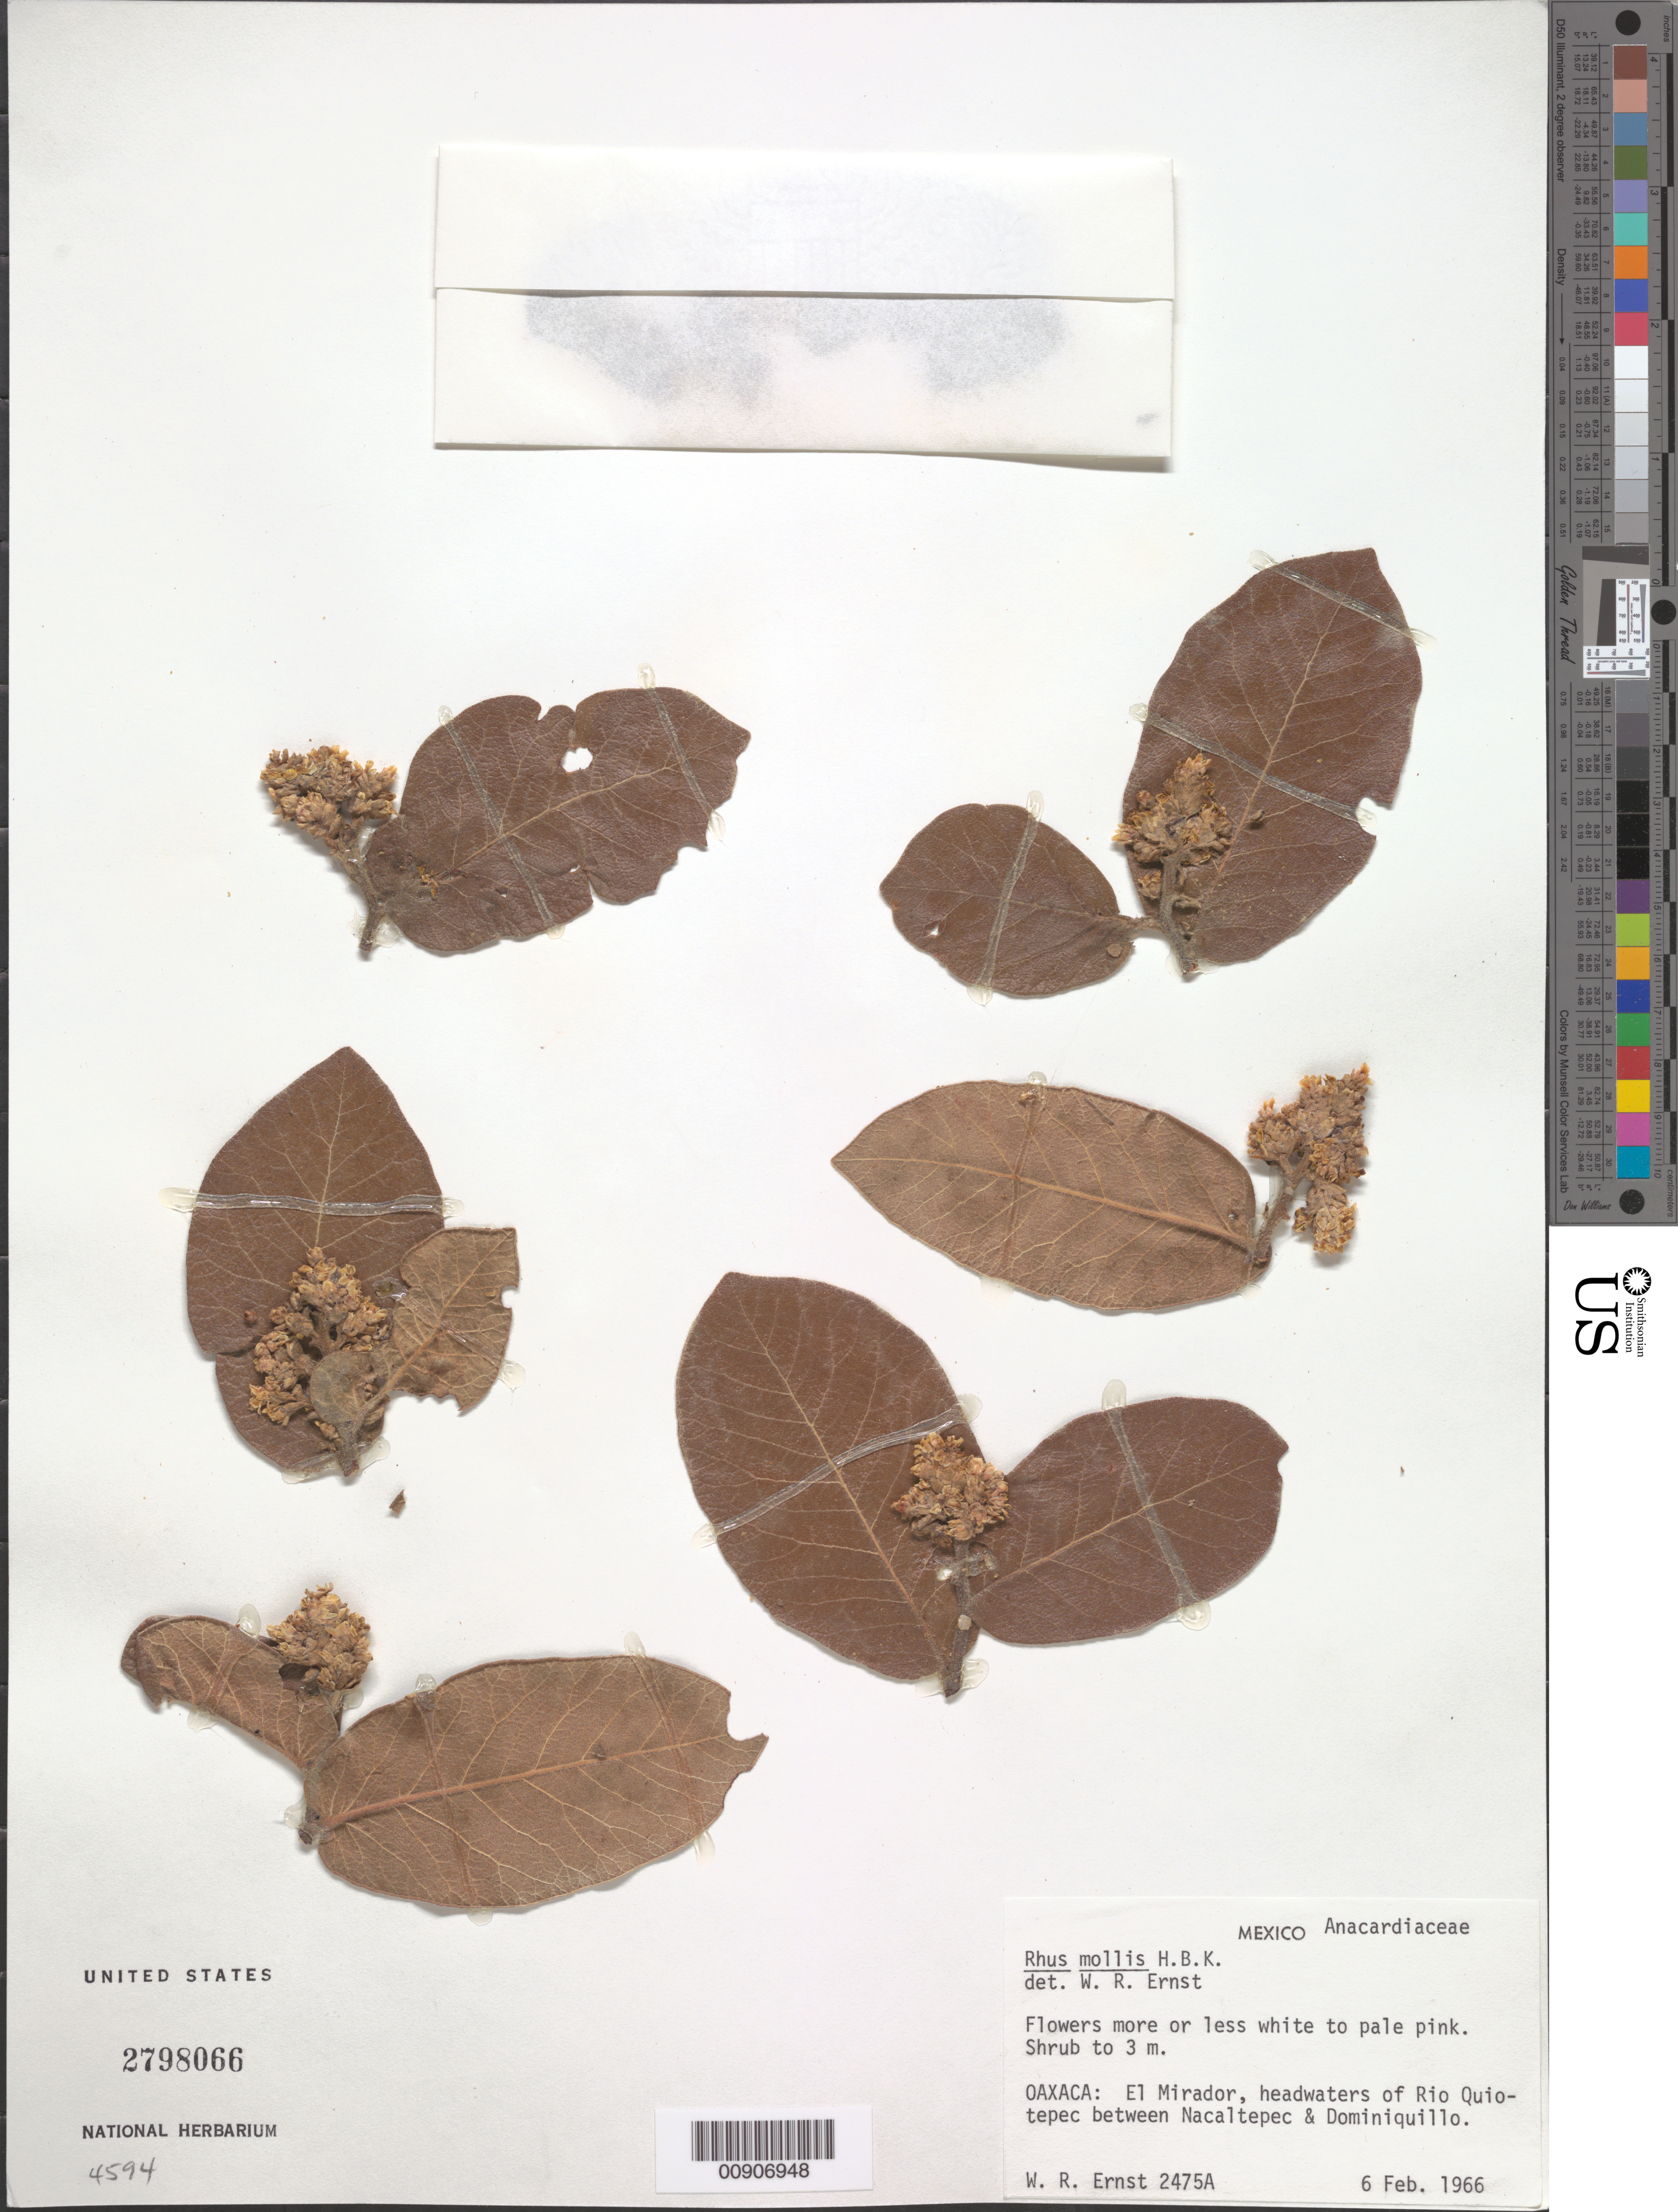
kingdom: Plantae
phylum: Tracheophyta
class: Magnoliopsida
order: Sapindales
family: Anacardiaceae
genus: Rhus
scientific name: Rhus standleyi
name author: F.A. Barkley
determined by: Mitchell, John D.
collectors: W. R. Ernst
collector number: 2475 A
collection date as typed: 06 Feb 1966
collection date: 1966-02-06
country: Mexico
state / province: Oaxaca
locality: Oaxaca: El Mirador, headwaters of Río Quiotepec between Nacaltepec & Dominiquillo.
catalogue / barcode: US 2798066